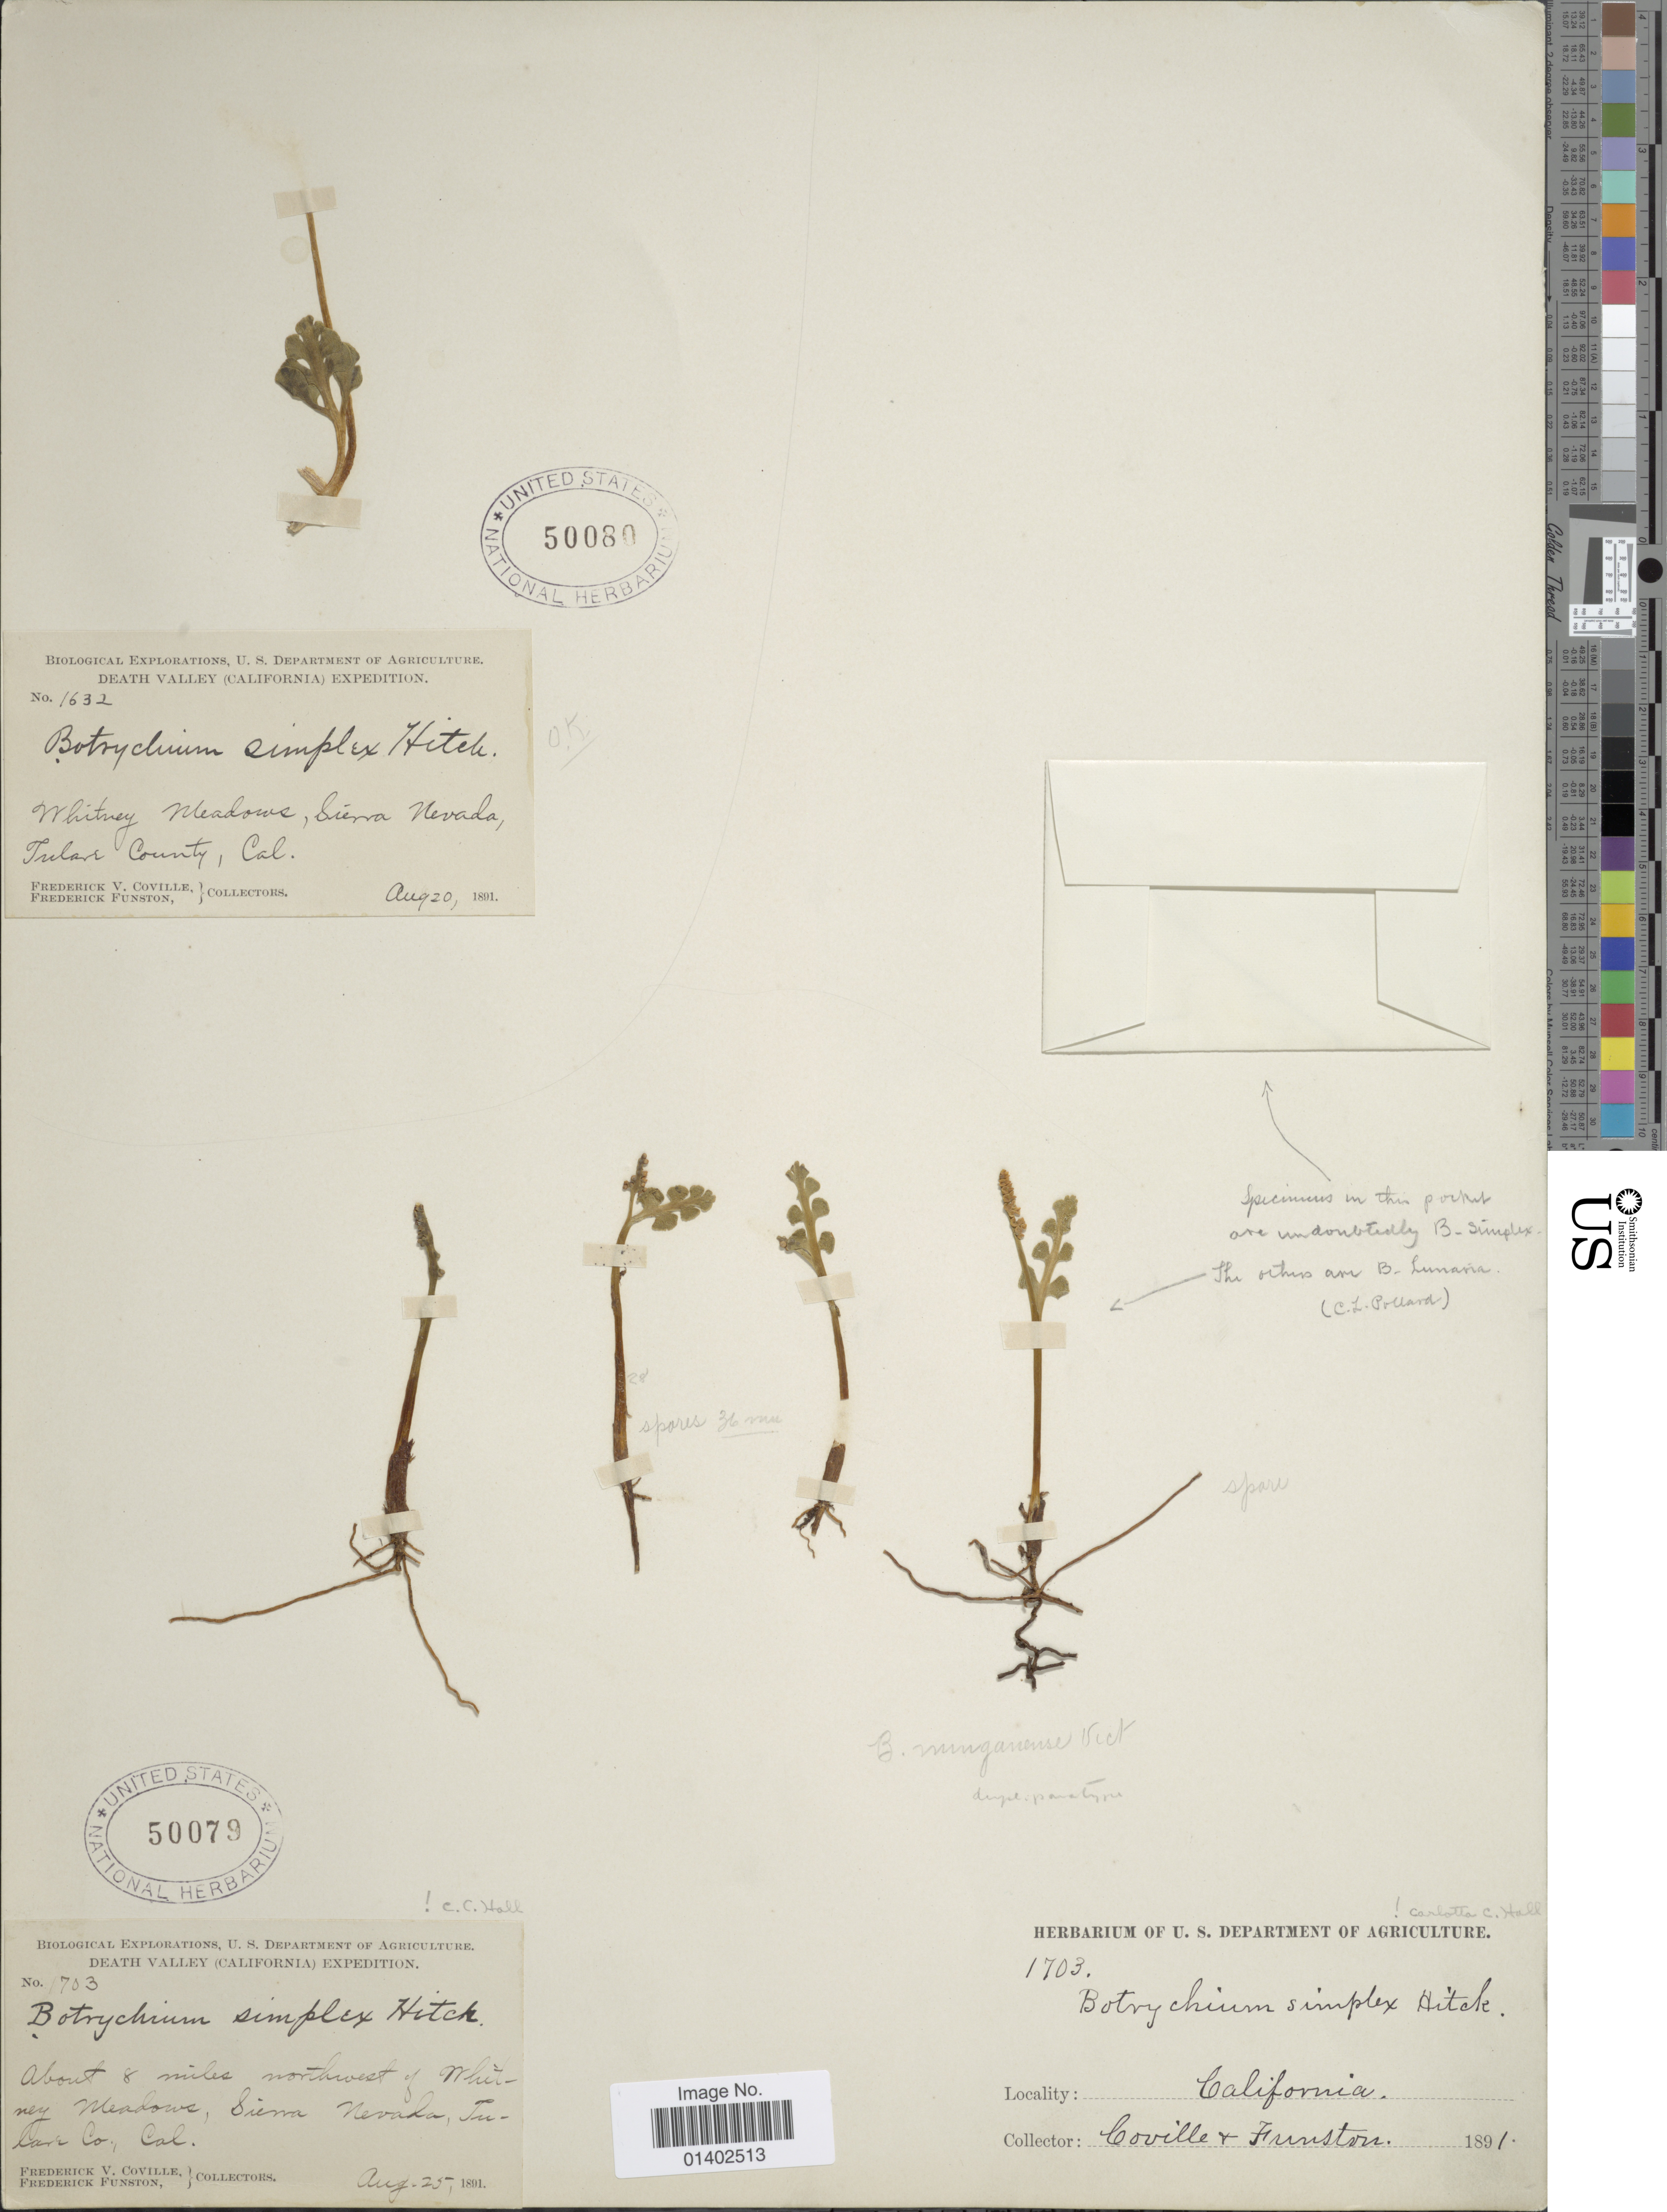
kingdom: Plantae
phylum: Tracheophyta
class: Polypodiopsida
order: Ophioglossales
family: Ophioglossaceae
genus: Botrychium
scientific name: Botrychium simplex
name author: E. Hitchc.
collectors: F. V. Coville & F. Funston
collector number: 1703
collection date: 1891-08-25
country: United States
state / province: California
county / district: Tulare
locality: Death Valley (California) About 8 miles northwest of Whitney Meadows,Sierra Nevada, Tulare Co., Cal.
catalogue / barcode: US 50079